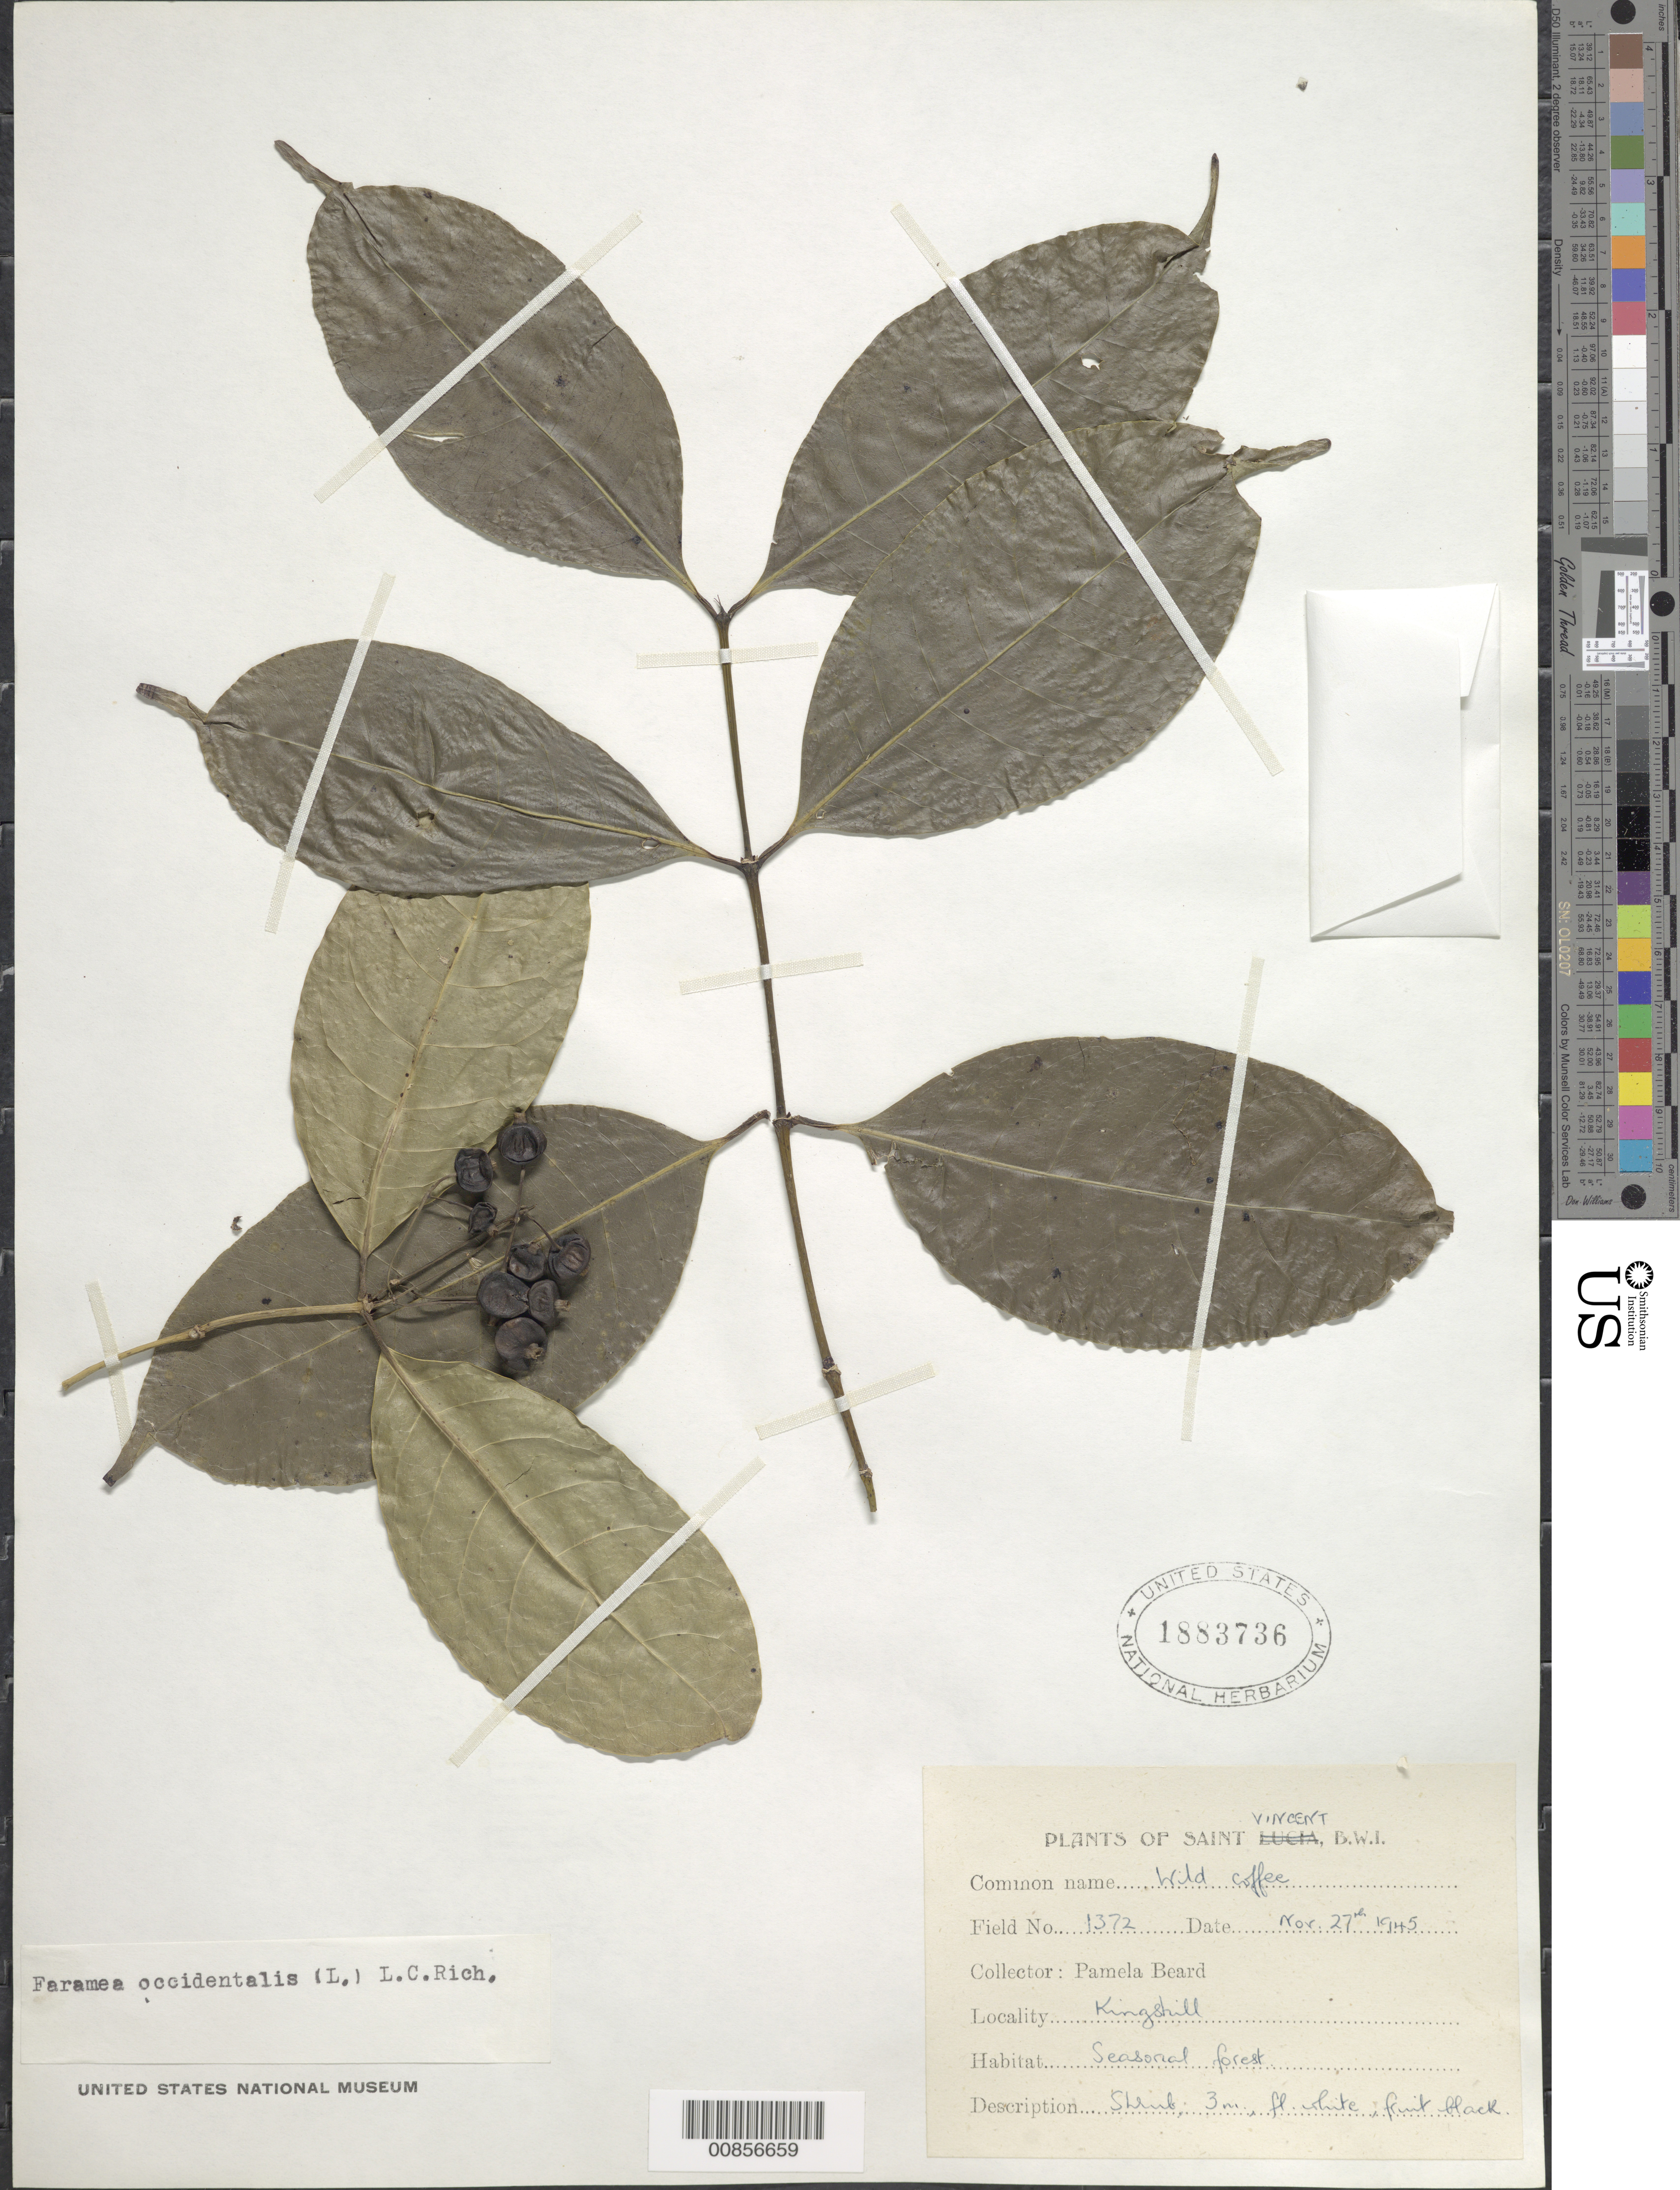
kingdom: Plantae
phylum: Tracheophyta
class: Magnoliopsida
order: Gentianales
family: Rubiaceae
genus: Faramea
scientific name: Faramea occidentalis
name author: (L.) A. Rich.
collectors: P. Beard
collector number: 1372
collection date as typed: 27 Nov 1945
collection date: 1945-11-27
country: Grenada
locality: Kingshill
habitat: Seasonal forest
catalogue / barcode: US 1883736